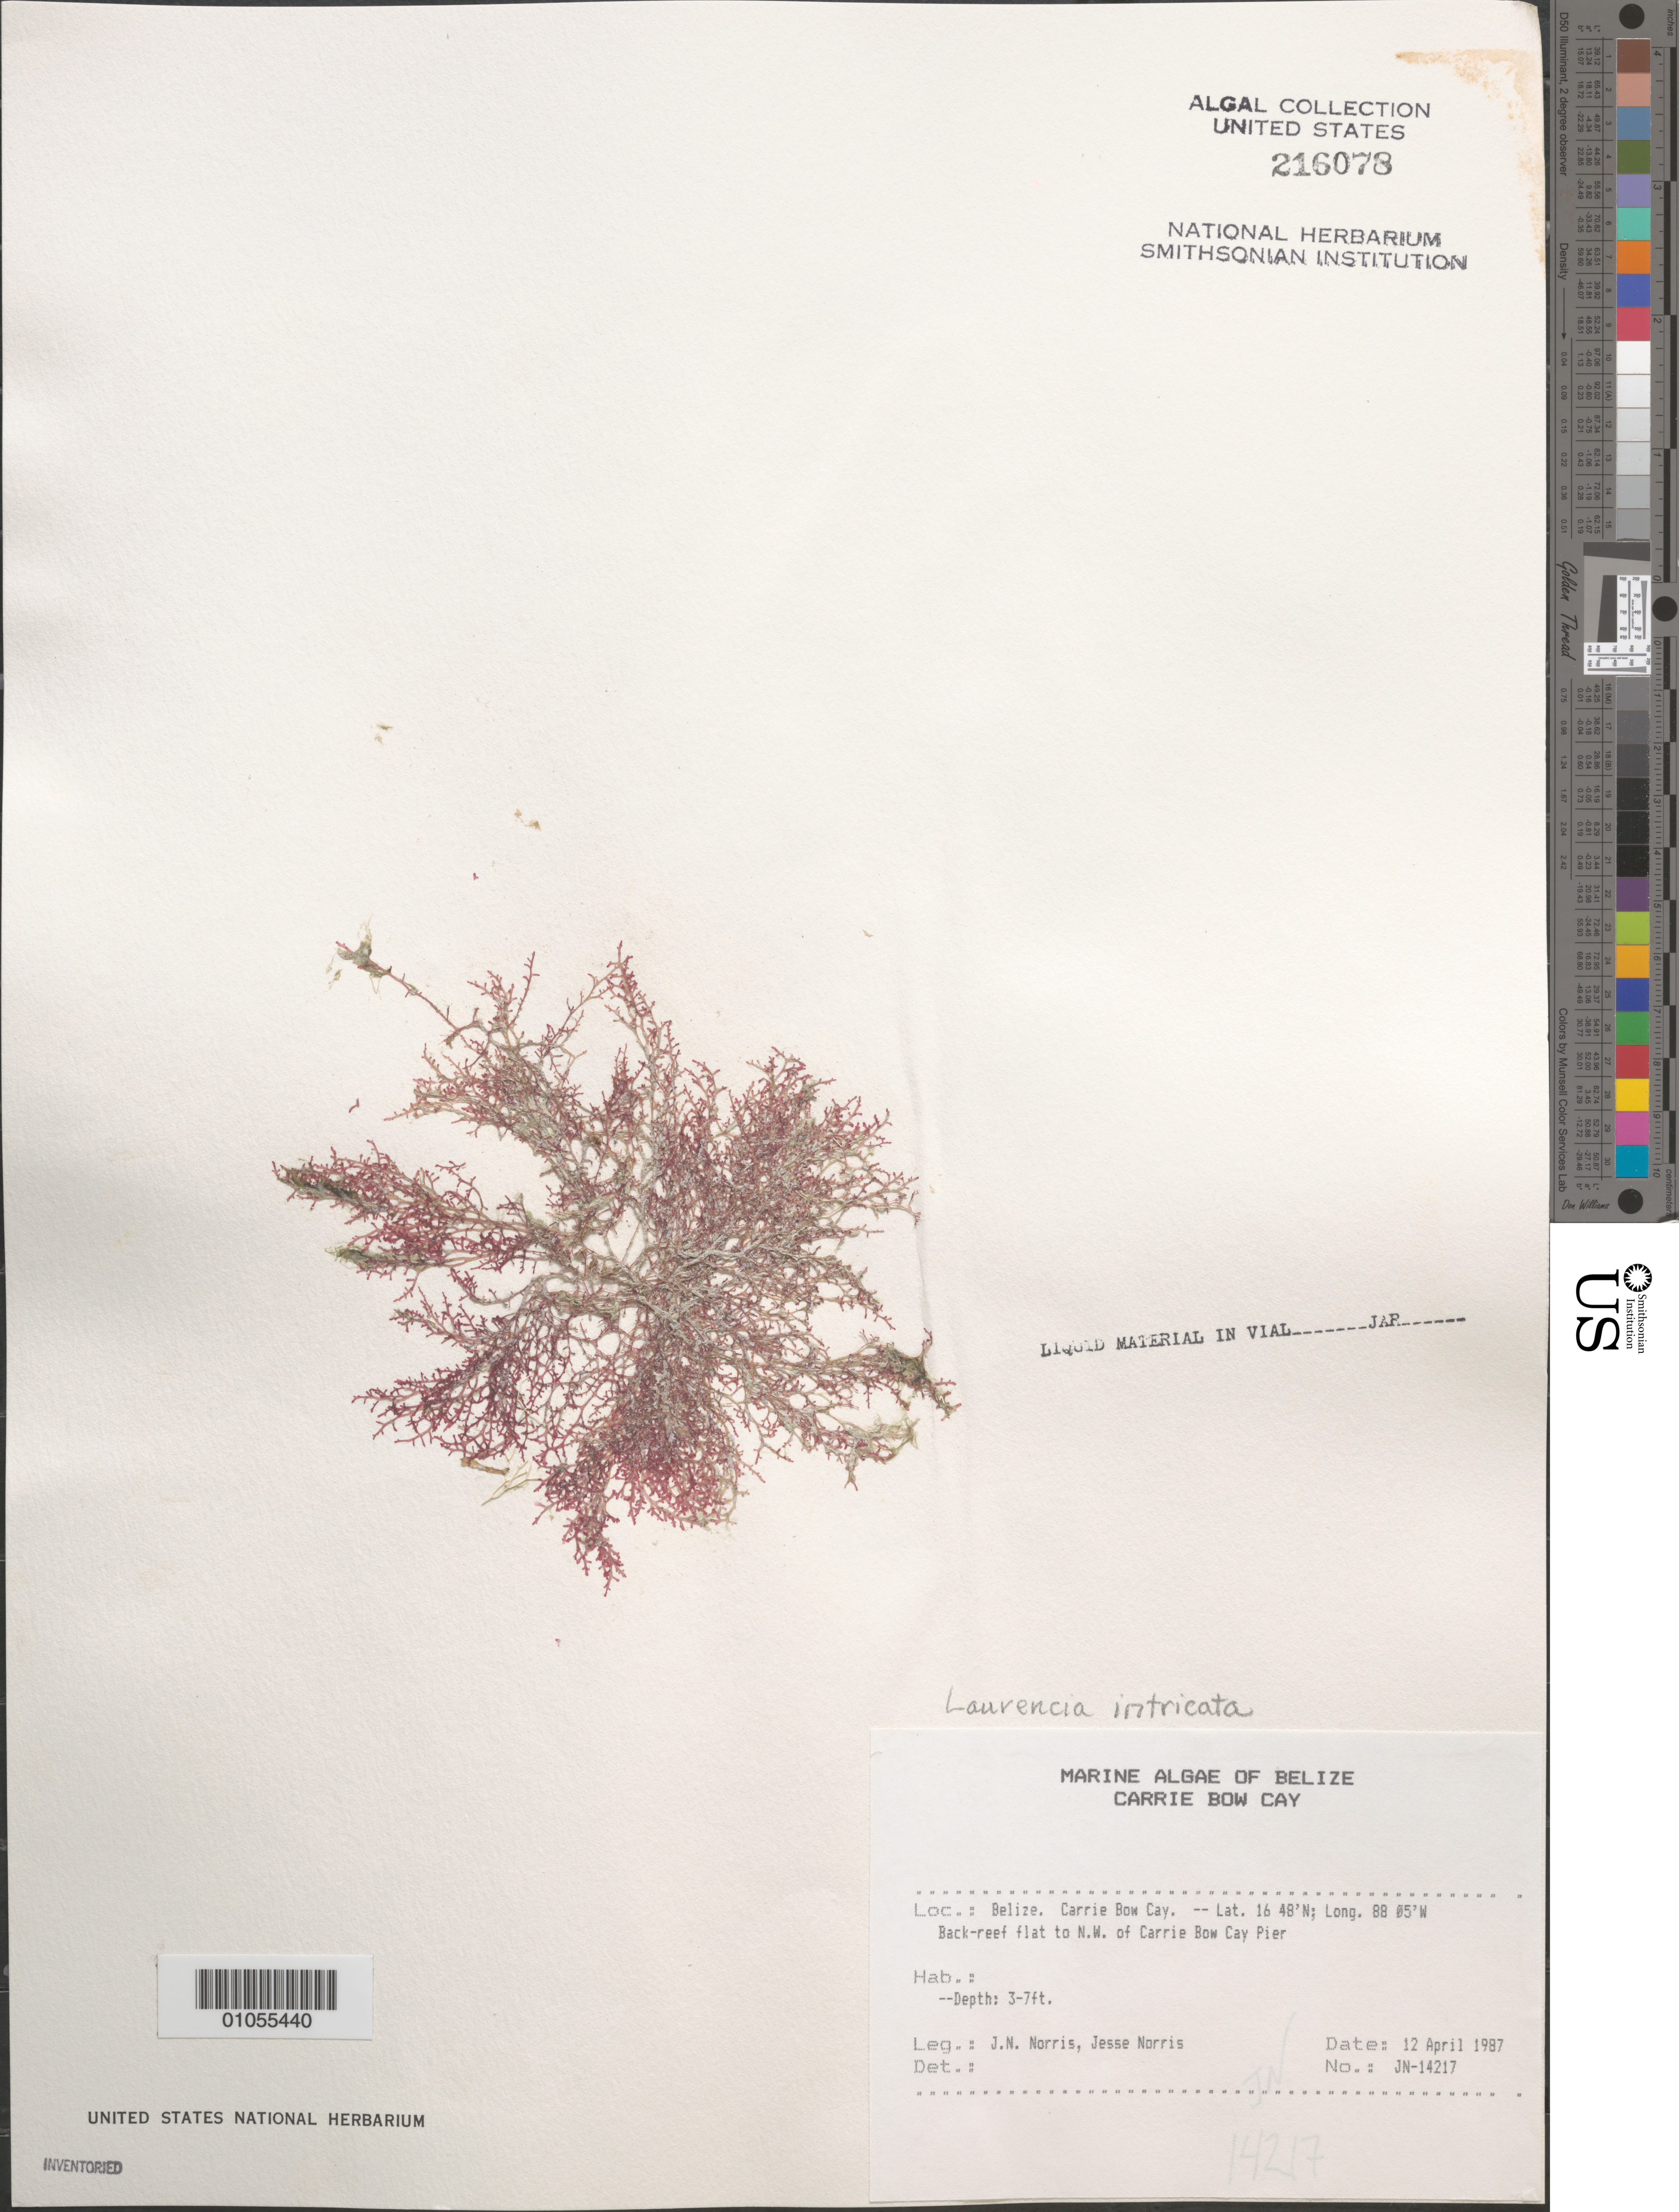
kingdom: Plantae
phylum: Rhodophyta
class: Florideophyceae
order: Ceramiales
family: Rhodomelaceae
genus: Laurencia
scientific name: Laurencia intricata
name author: J.V.Lamouroux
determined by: Norris, James N.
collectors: J. N. Norris & J. A. Norris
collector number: JN-14217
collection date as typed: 12 Apr 1987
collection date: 1987-04-12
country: Belize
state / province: Stann Creek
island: Carrie Bow Cay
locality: Back-reef flat to northwest of Carrie Bow Cay pier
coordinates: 16 48'N, 88 05'W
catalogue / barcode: US 216078